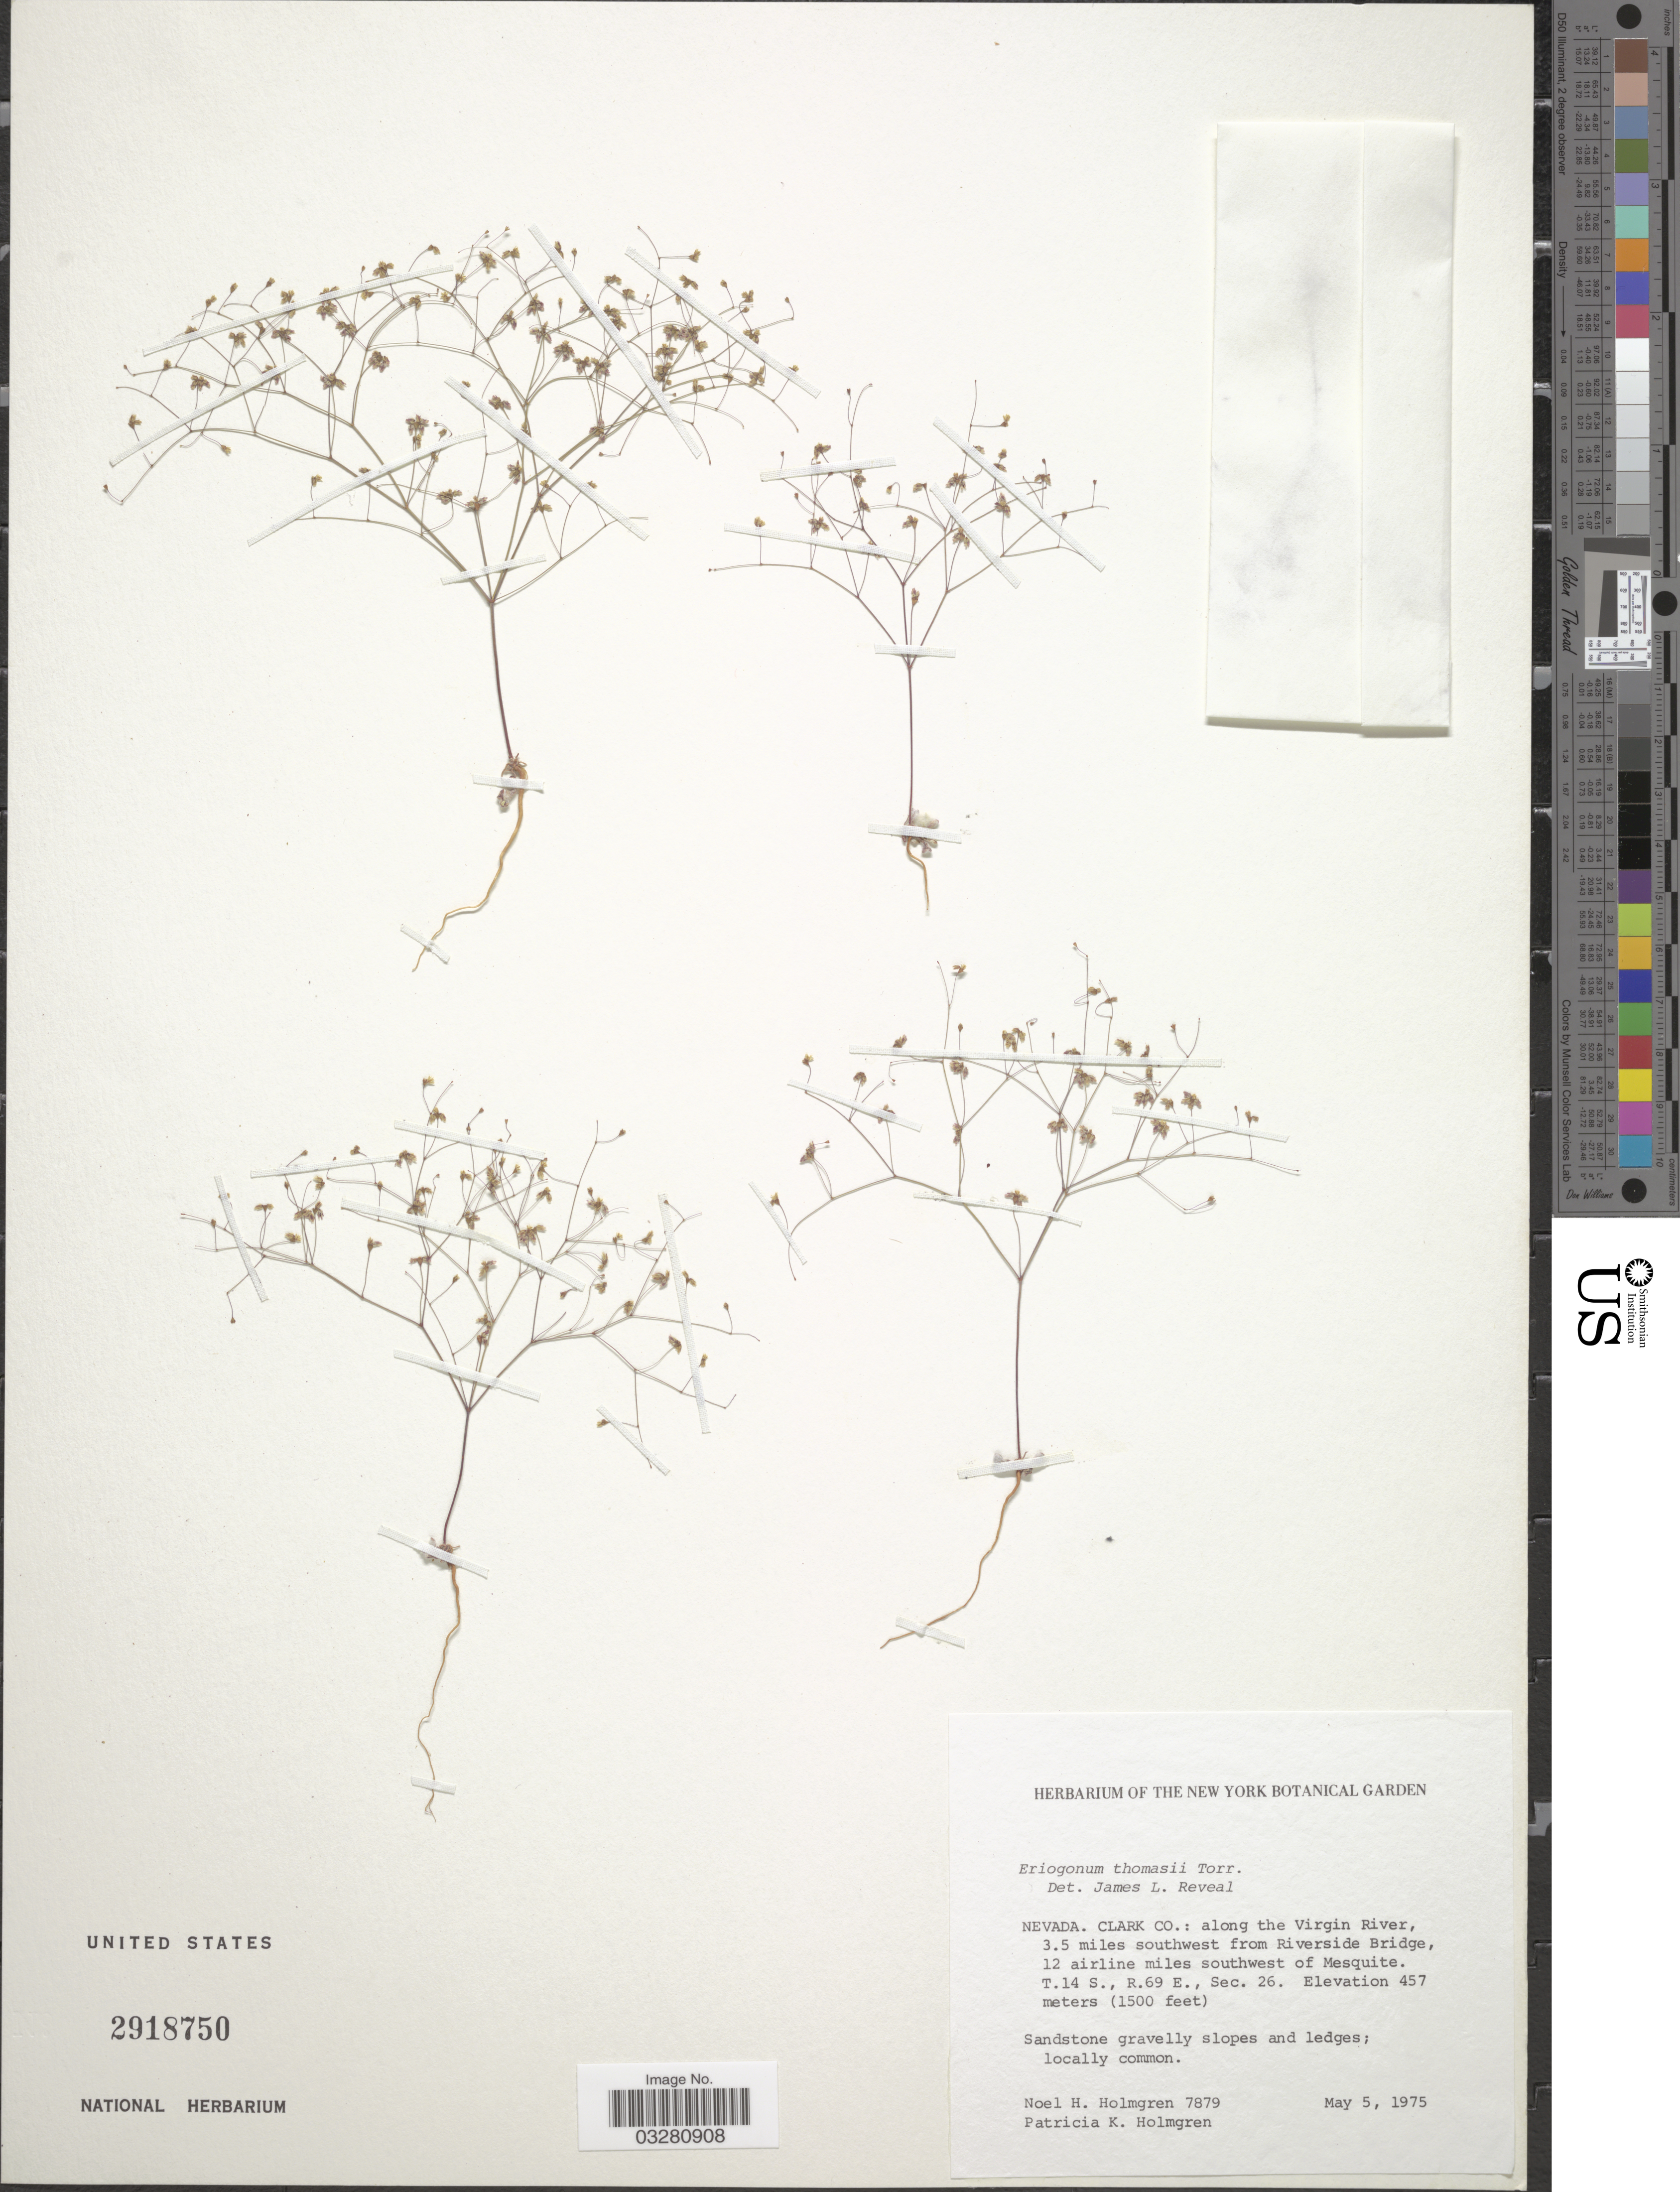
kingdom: Plantae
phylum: Tracheophyta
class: Magnoliopsida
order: Caryophyllales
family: Polygonaceae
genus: Eriogonum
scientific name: Eriogonum thomasii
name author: Torr.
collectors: N. H. Holmgren & P. K. Holmgren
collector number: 7879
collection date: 1975-05-05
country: United States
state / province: Nevada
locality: Clark Co.: along the Virgin River, 3.5 miles southwest of Riverside Bridge, 12 airline miles southwest of Mesquite. T.14 S., R.69 E., Sec. 26.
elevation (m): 457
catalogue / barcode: US 2918750